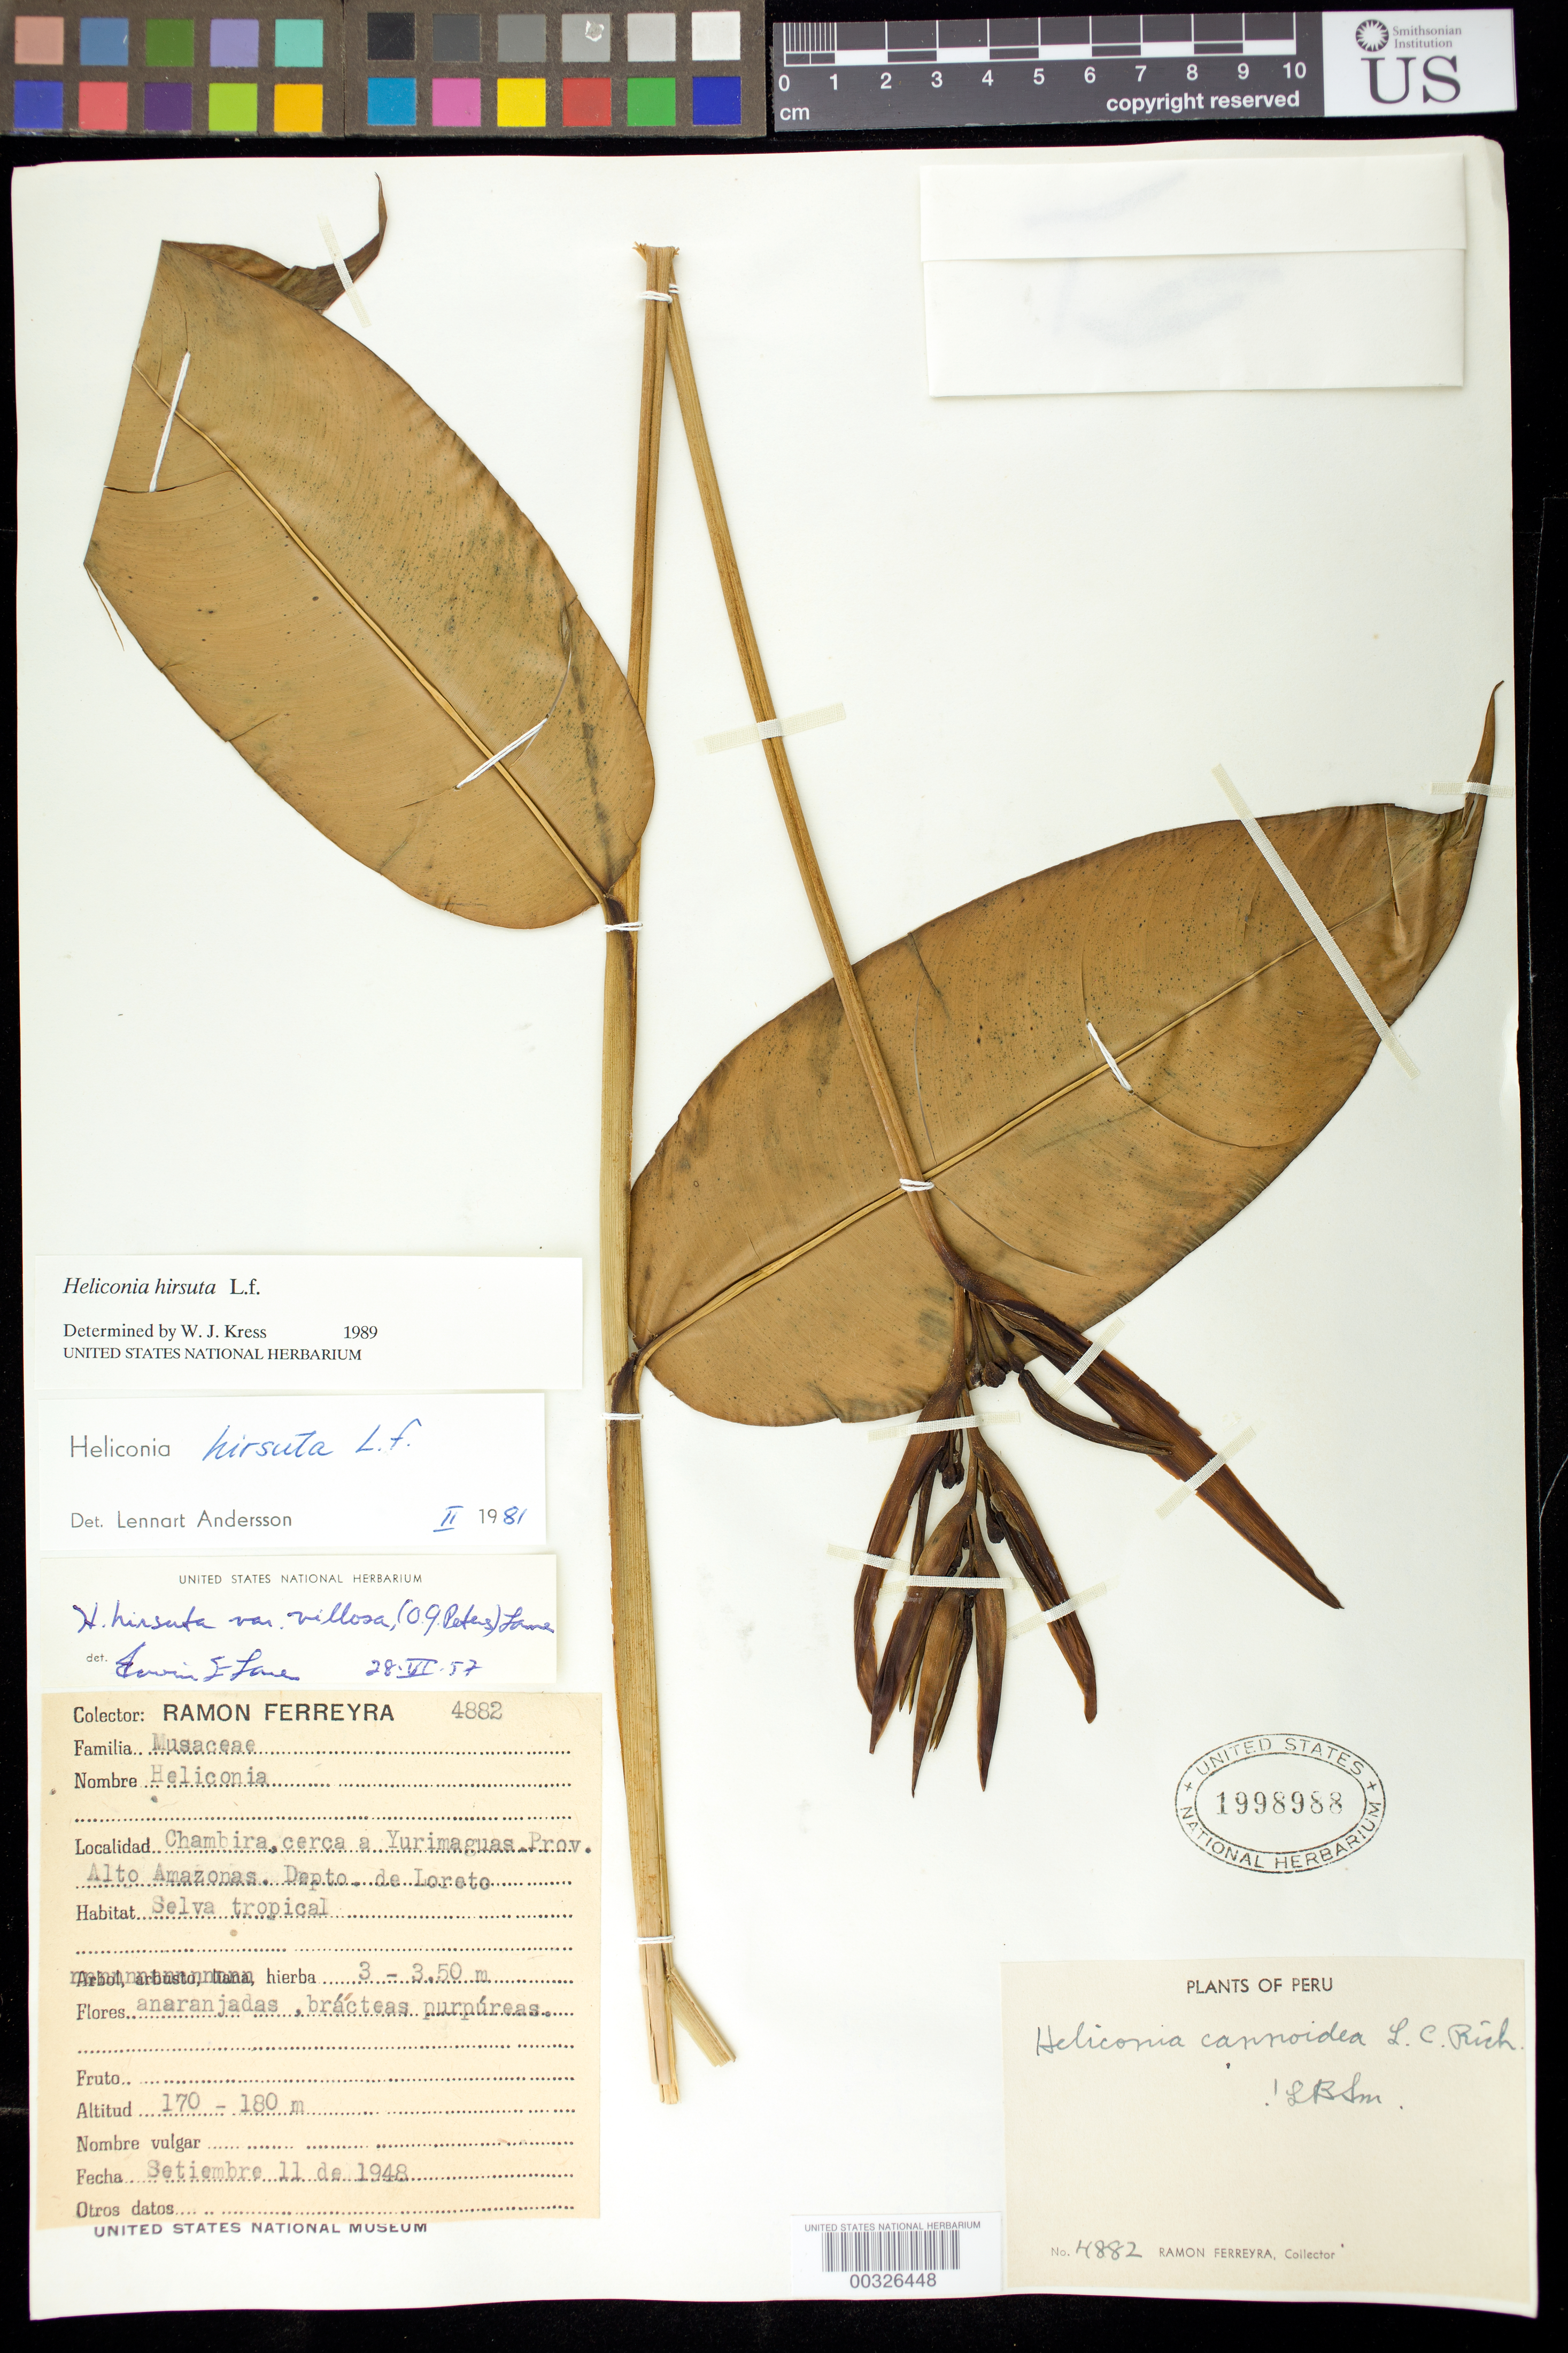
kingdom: Plantae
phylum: Tracheophyta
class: Liliopsida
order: Zingiberales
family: Heliconiaceae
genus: Heliconia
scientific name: Heliconia hirsuta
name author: L. f.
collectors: R. A. Ferreyra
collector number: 4882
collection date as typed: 11 Sep 1948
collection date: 1948-09-11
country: Peru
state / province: Loreto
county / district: Alto Amazonas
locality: Chambira, near yurimaguas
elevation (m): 170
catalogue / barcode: US 1998988